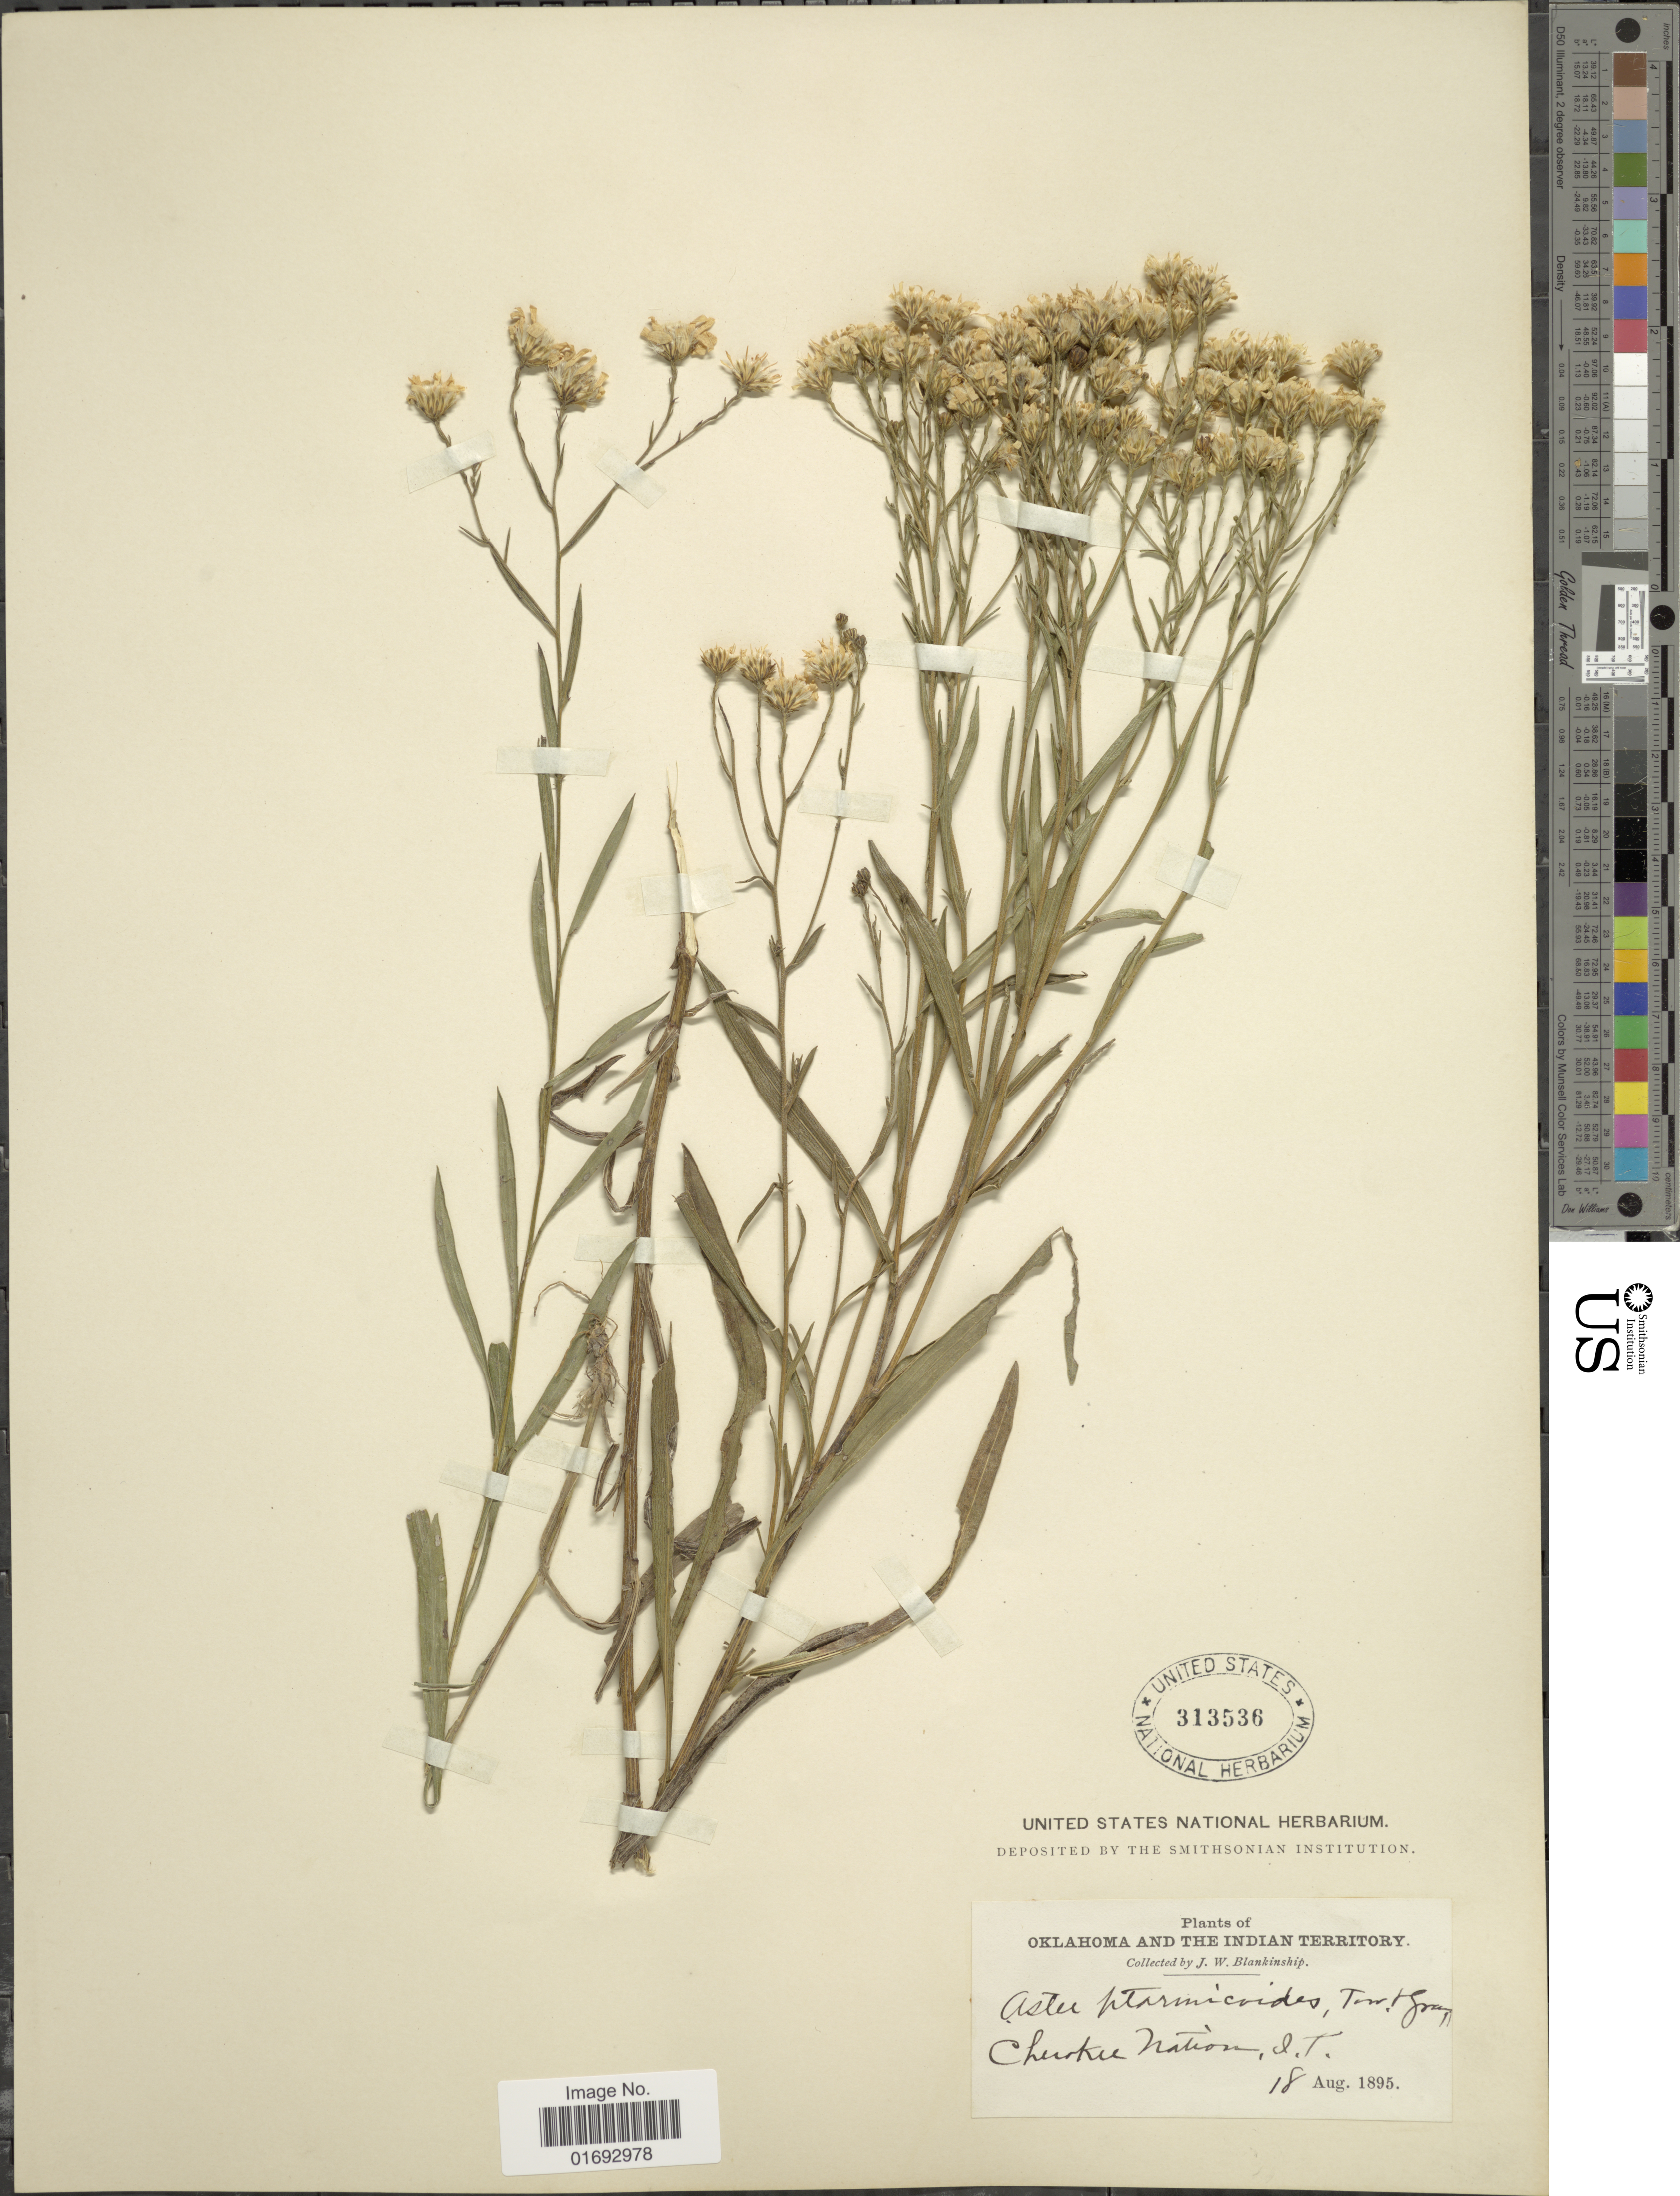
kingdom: Plantae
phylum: Tracheophyta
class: Magnoliopsida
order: Asterales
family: Asteraceae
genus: Oligoneuron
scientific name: Oligoneuron album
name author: (Nutt.) G.L. Nesom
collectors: J. W. Blankinship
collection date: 1895-08-18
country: United States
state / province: Oklahoma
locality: Oklahoma and the Indian Territory, Cherokee Nation, I.T.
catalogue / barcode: US 313536